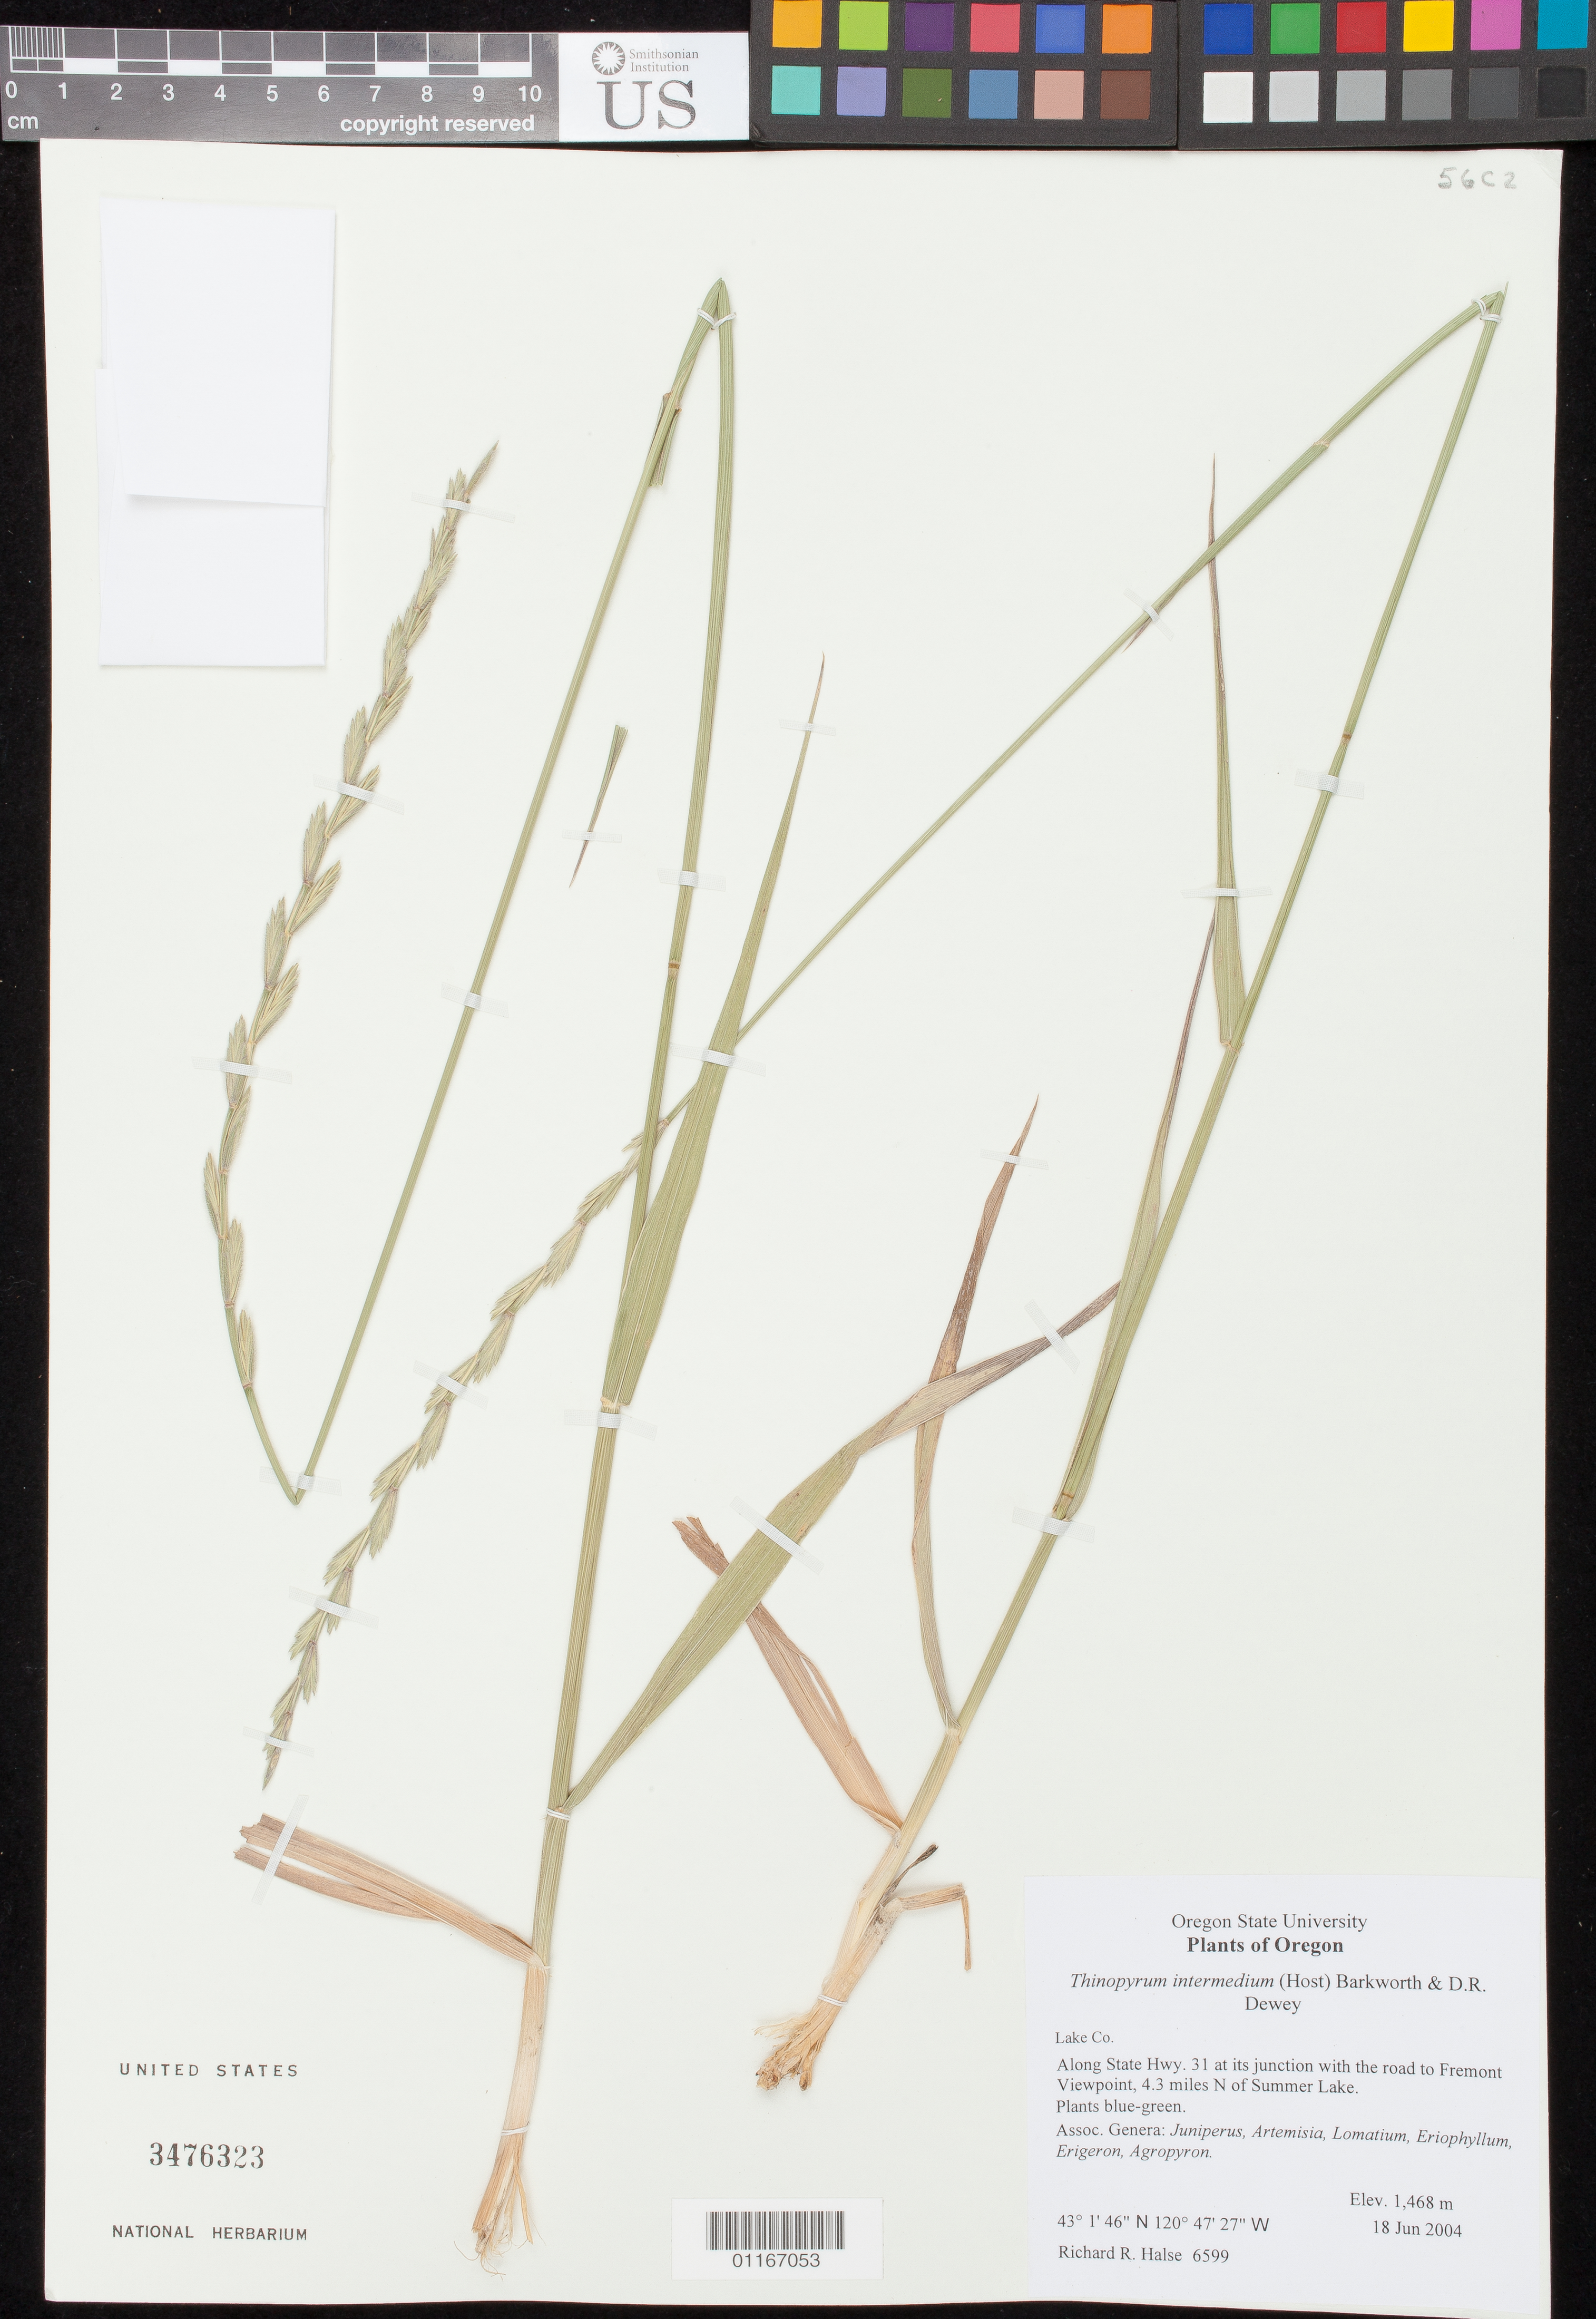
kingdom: Plantae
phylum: Tracheophyta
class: Liliopsida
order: Poales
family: Poaceae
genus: Thinopyrum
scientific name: Thinopyrum intermedium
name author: (Host) Barkworth & Dewey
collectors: R. Halse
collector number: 6599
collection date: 2004-06-18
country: United States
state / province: Oregon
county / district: Lake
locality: Along State Highway 31 at its junction with road to Fremont Viewpoint, 4.3 miles N of Summer Lake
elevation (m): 1468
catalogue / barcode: US 3476323